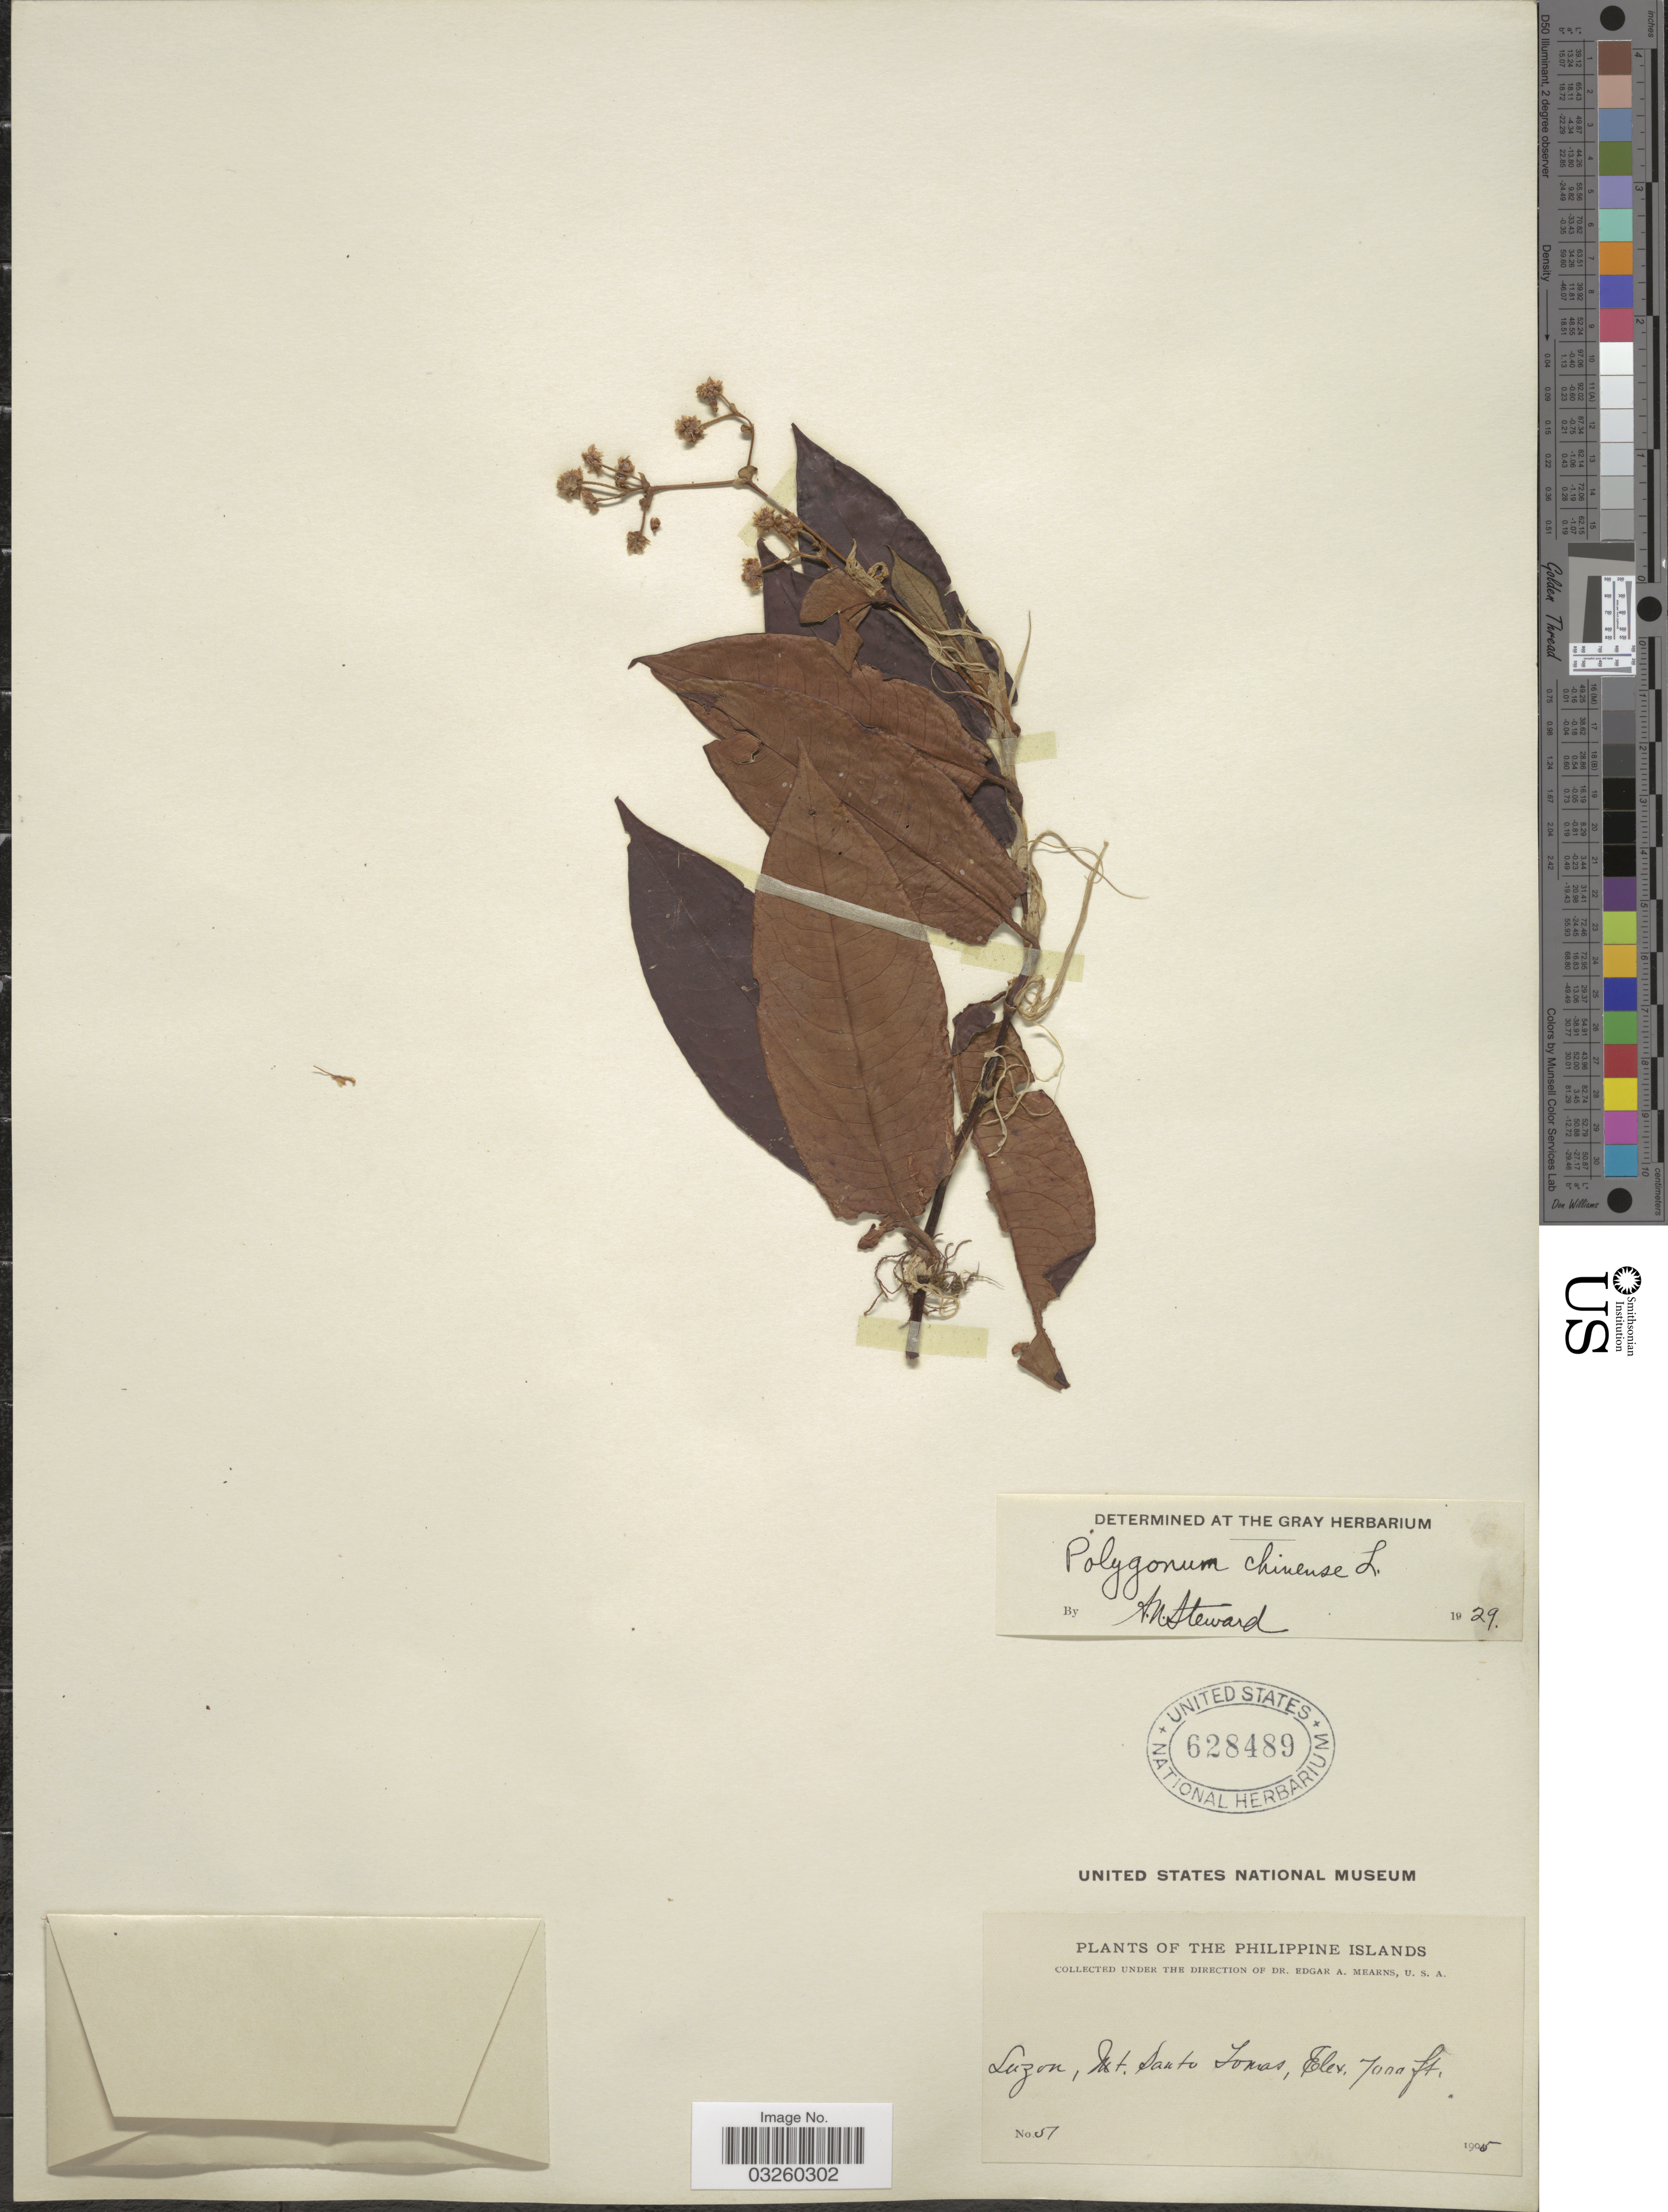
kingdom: Plantae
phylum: Tracheophyta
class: Magnoliopsida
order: Caryophyllales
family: Polygonaceae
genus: Polygonum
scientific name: Polygonum chinense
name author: L.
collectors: E. A. Mearns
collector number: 51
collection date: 1905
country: Philippines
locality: Philippine Islands. Luzon, Mt. Santo Tomas.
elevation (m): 2134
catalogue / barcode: US 628489